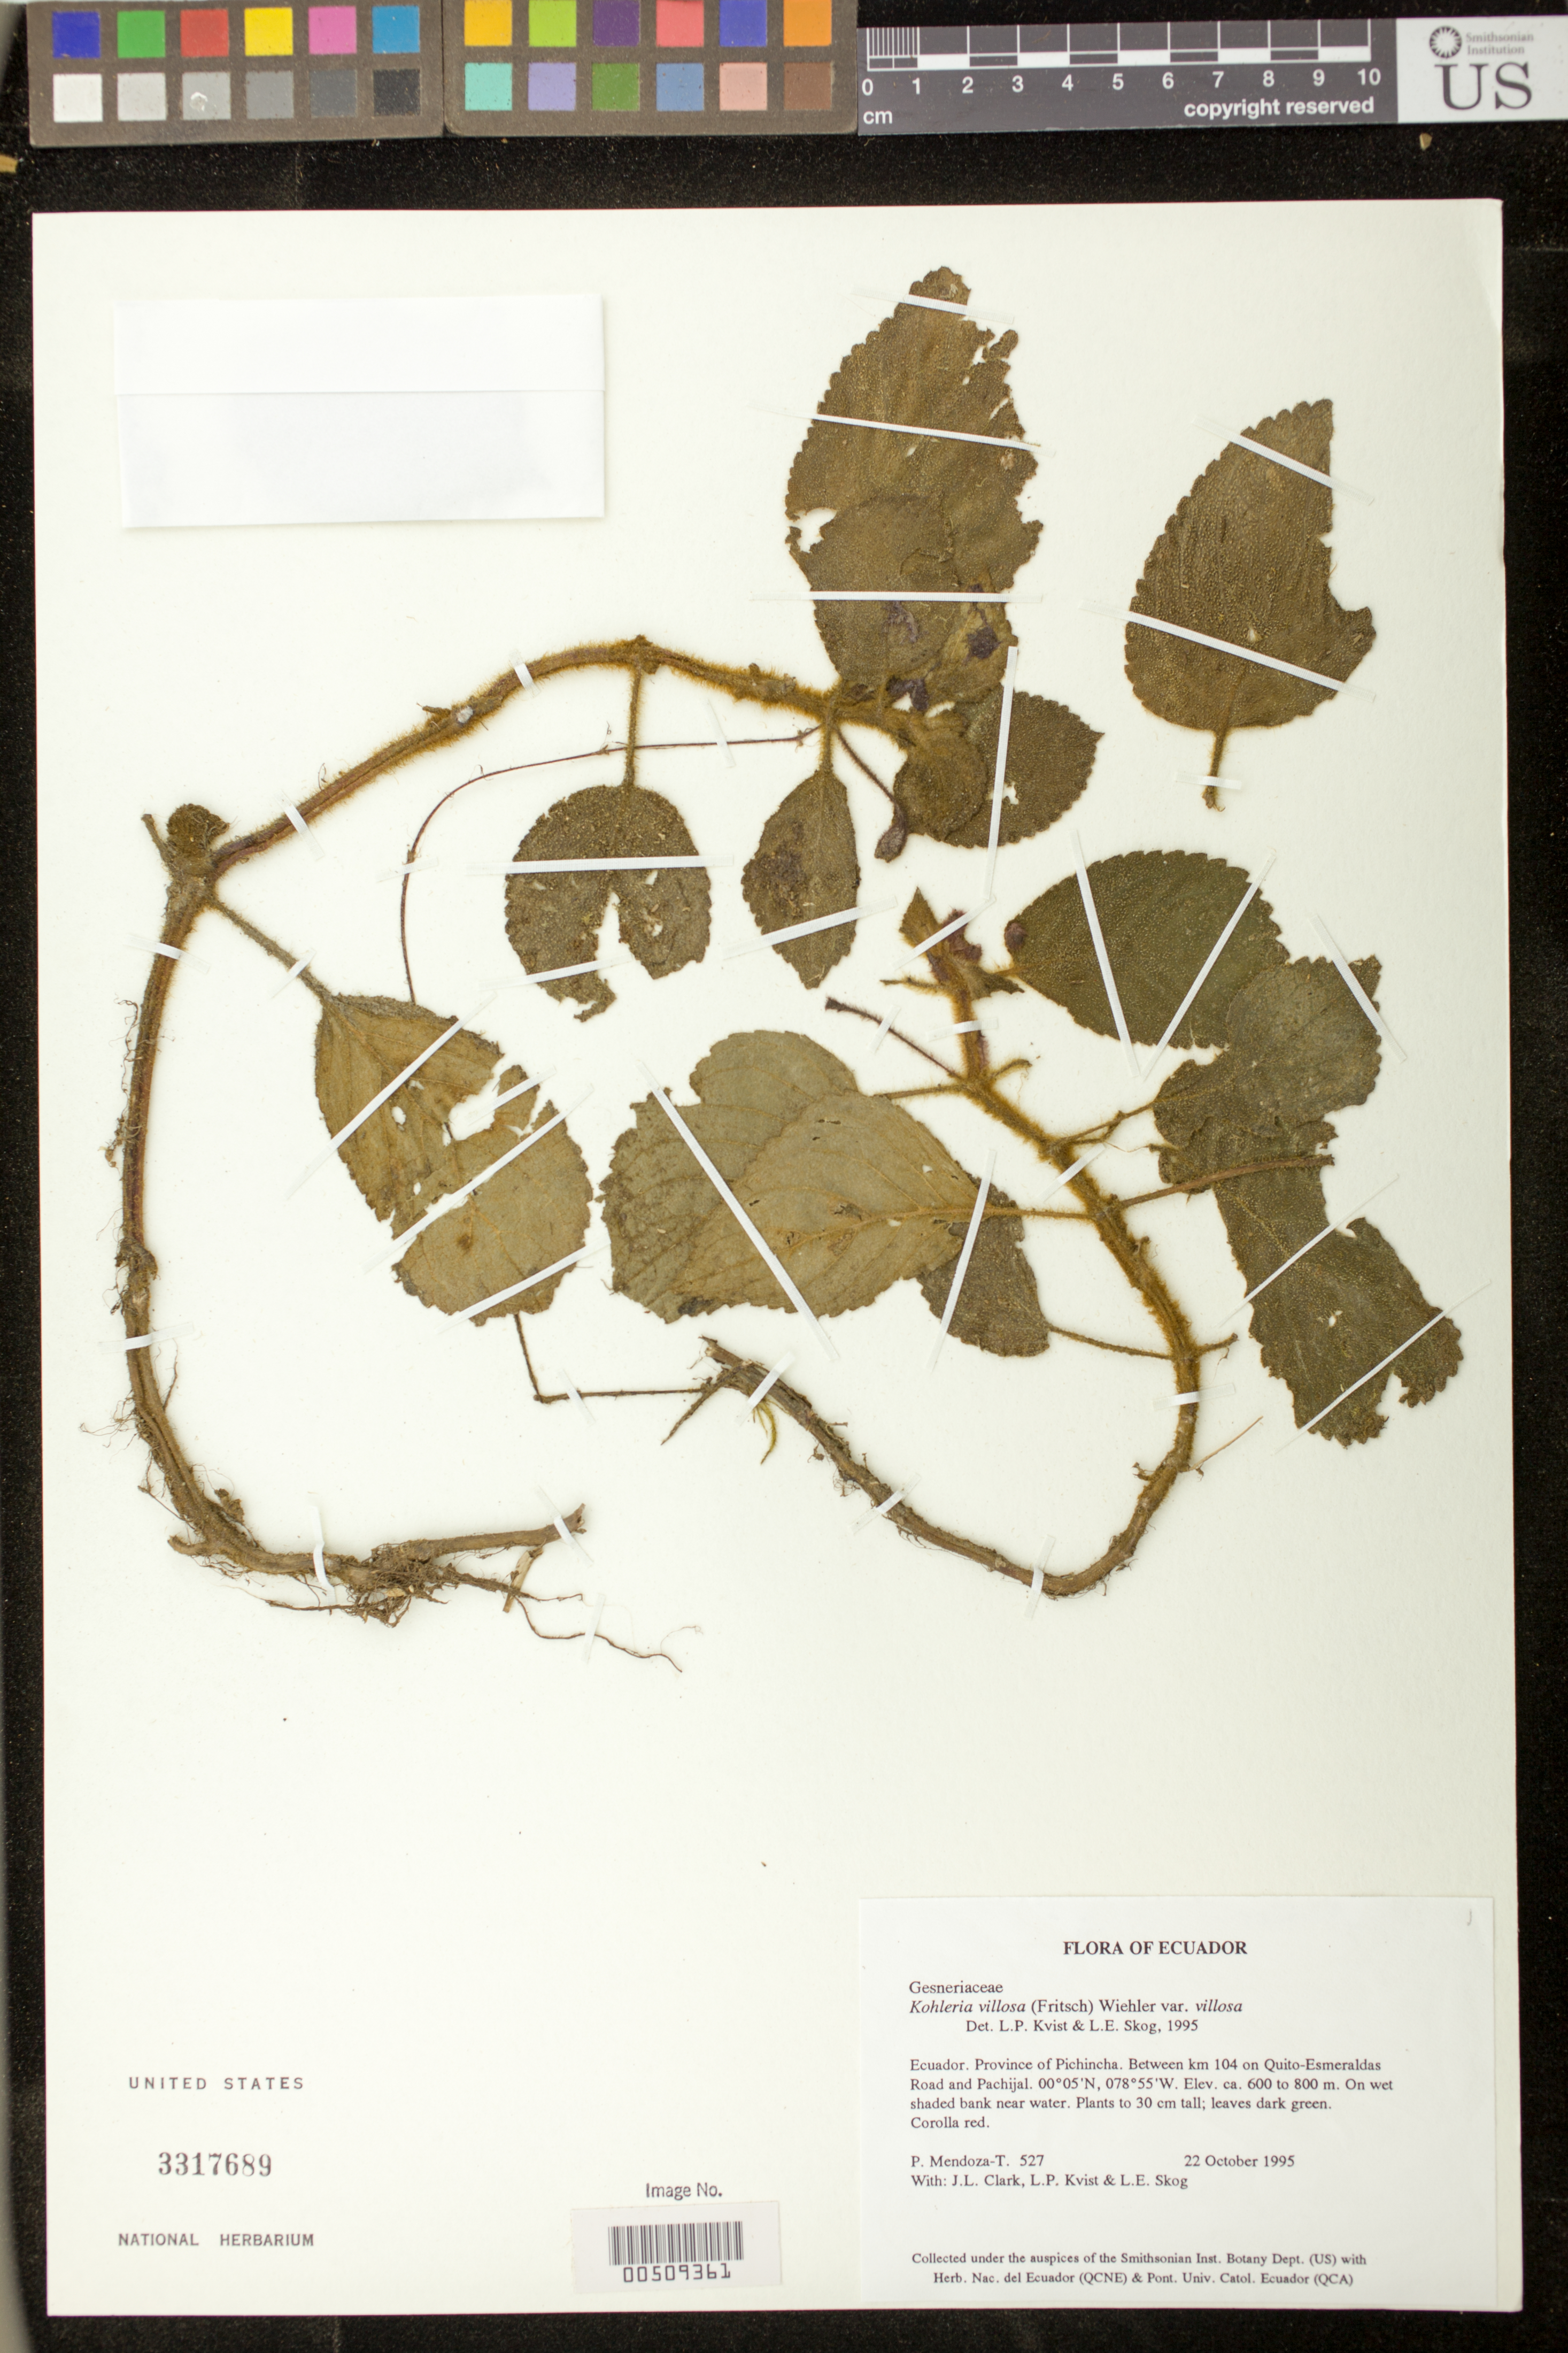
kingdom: Plantae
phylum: Tracheophyta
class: Magnoliopsida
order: Lamiales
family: Gesneriaceae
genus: Kohleria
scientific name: Kohleria villosa var. villosa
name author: (Fritsch) Wiehler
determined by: Skog, Laurence E.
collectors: P. Mendoza-T., J. L. Clark, L. P. Kvist & L. E. Skog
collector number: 527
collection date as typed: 22 Oct 1995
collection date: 1995-10-22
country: Ecuador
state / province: Pichincha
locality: Between km 104 on Quito-Esmeraldas Road and Pachijal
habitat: On wet shaded bank near water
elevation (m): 600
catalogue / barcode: US 3317689